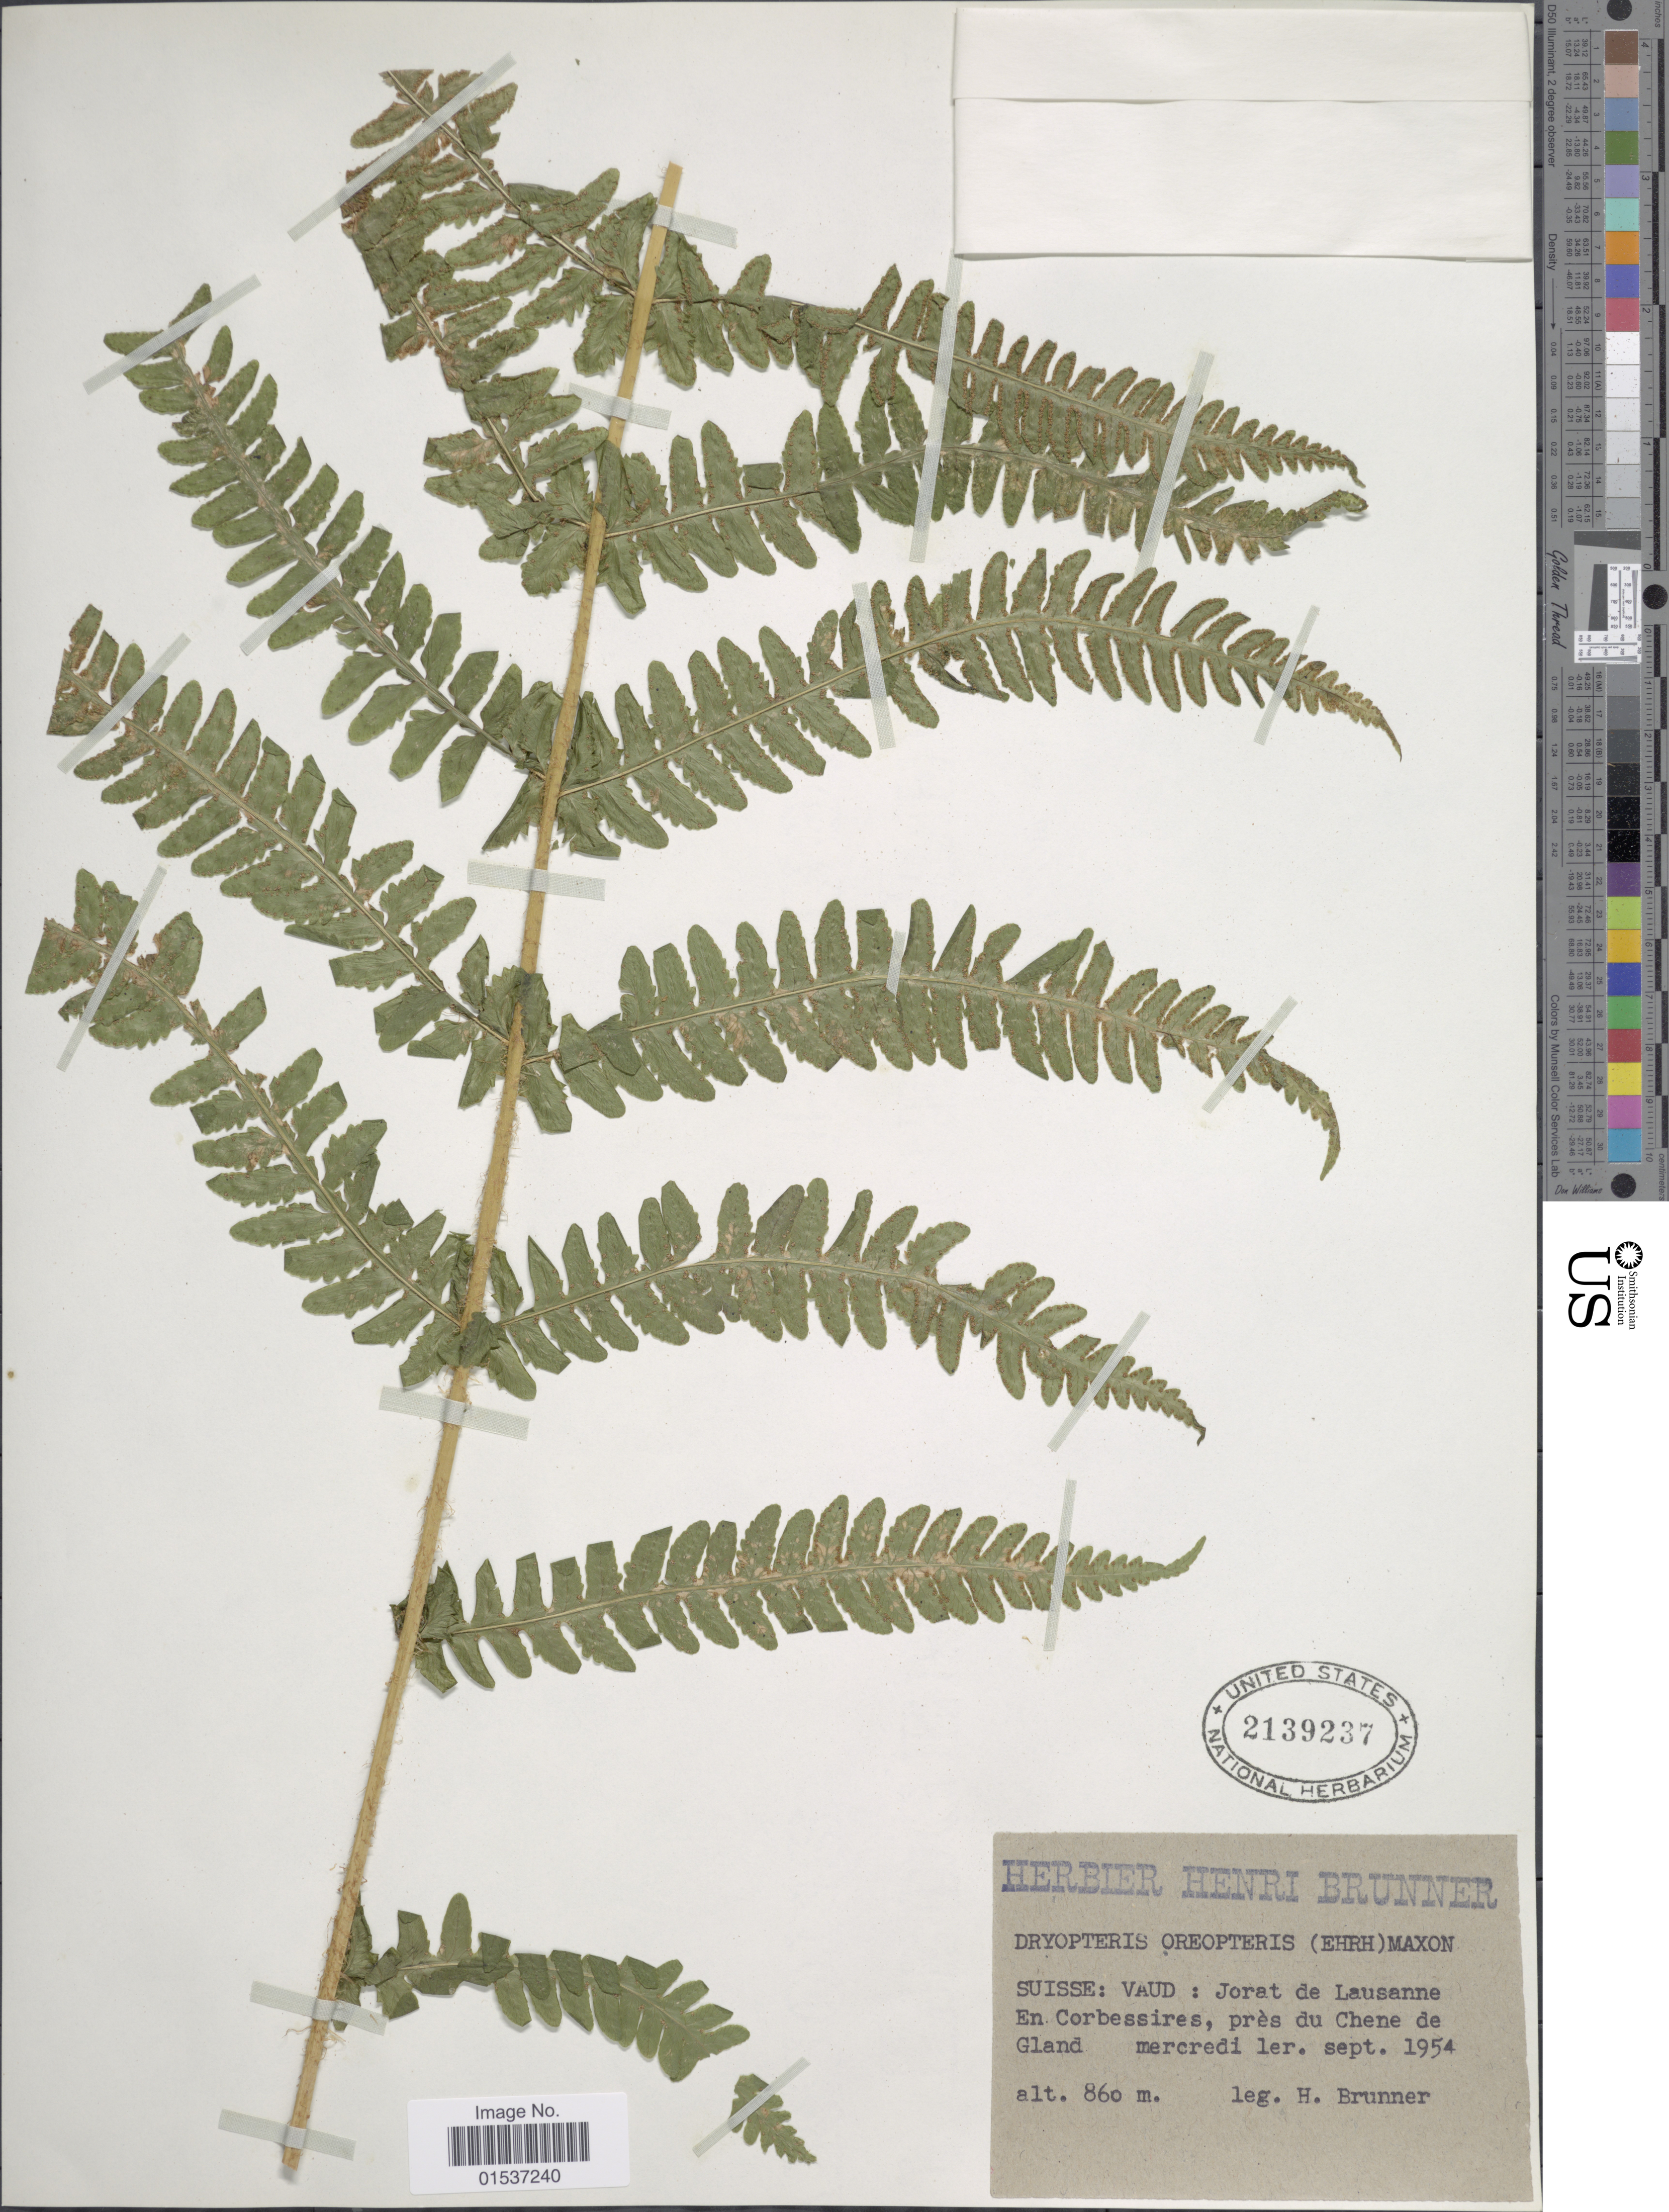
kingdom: Plantae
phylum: Tracheophyta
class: Polypodiopsida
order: Polypodiales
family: Thelypteridaceae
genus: Oreopteris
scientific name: Oreopteris limbosperma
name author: (All.) K. Iwats.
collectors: H. Brunner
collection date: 1954-09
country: Switzerland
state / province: Vaud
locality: Suisse: Vaud: Jorat de Lausanne En Corbessires, pres du Chene de Gland mercredi .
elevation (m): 860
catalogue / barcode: US 2139237